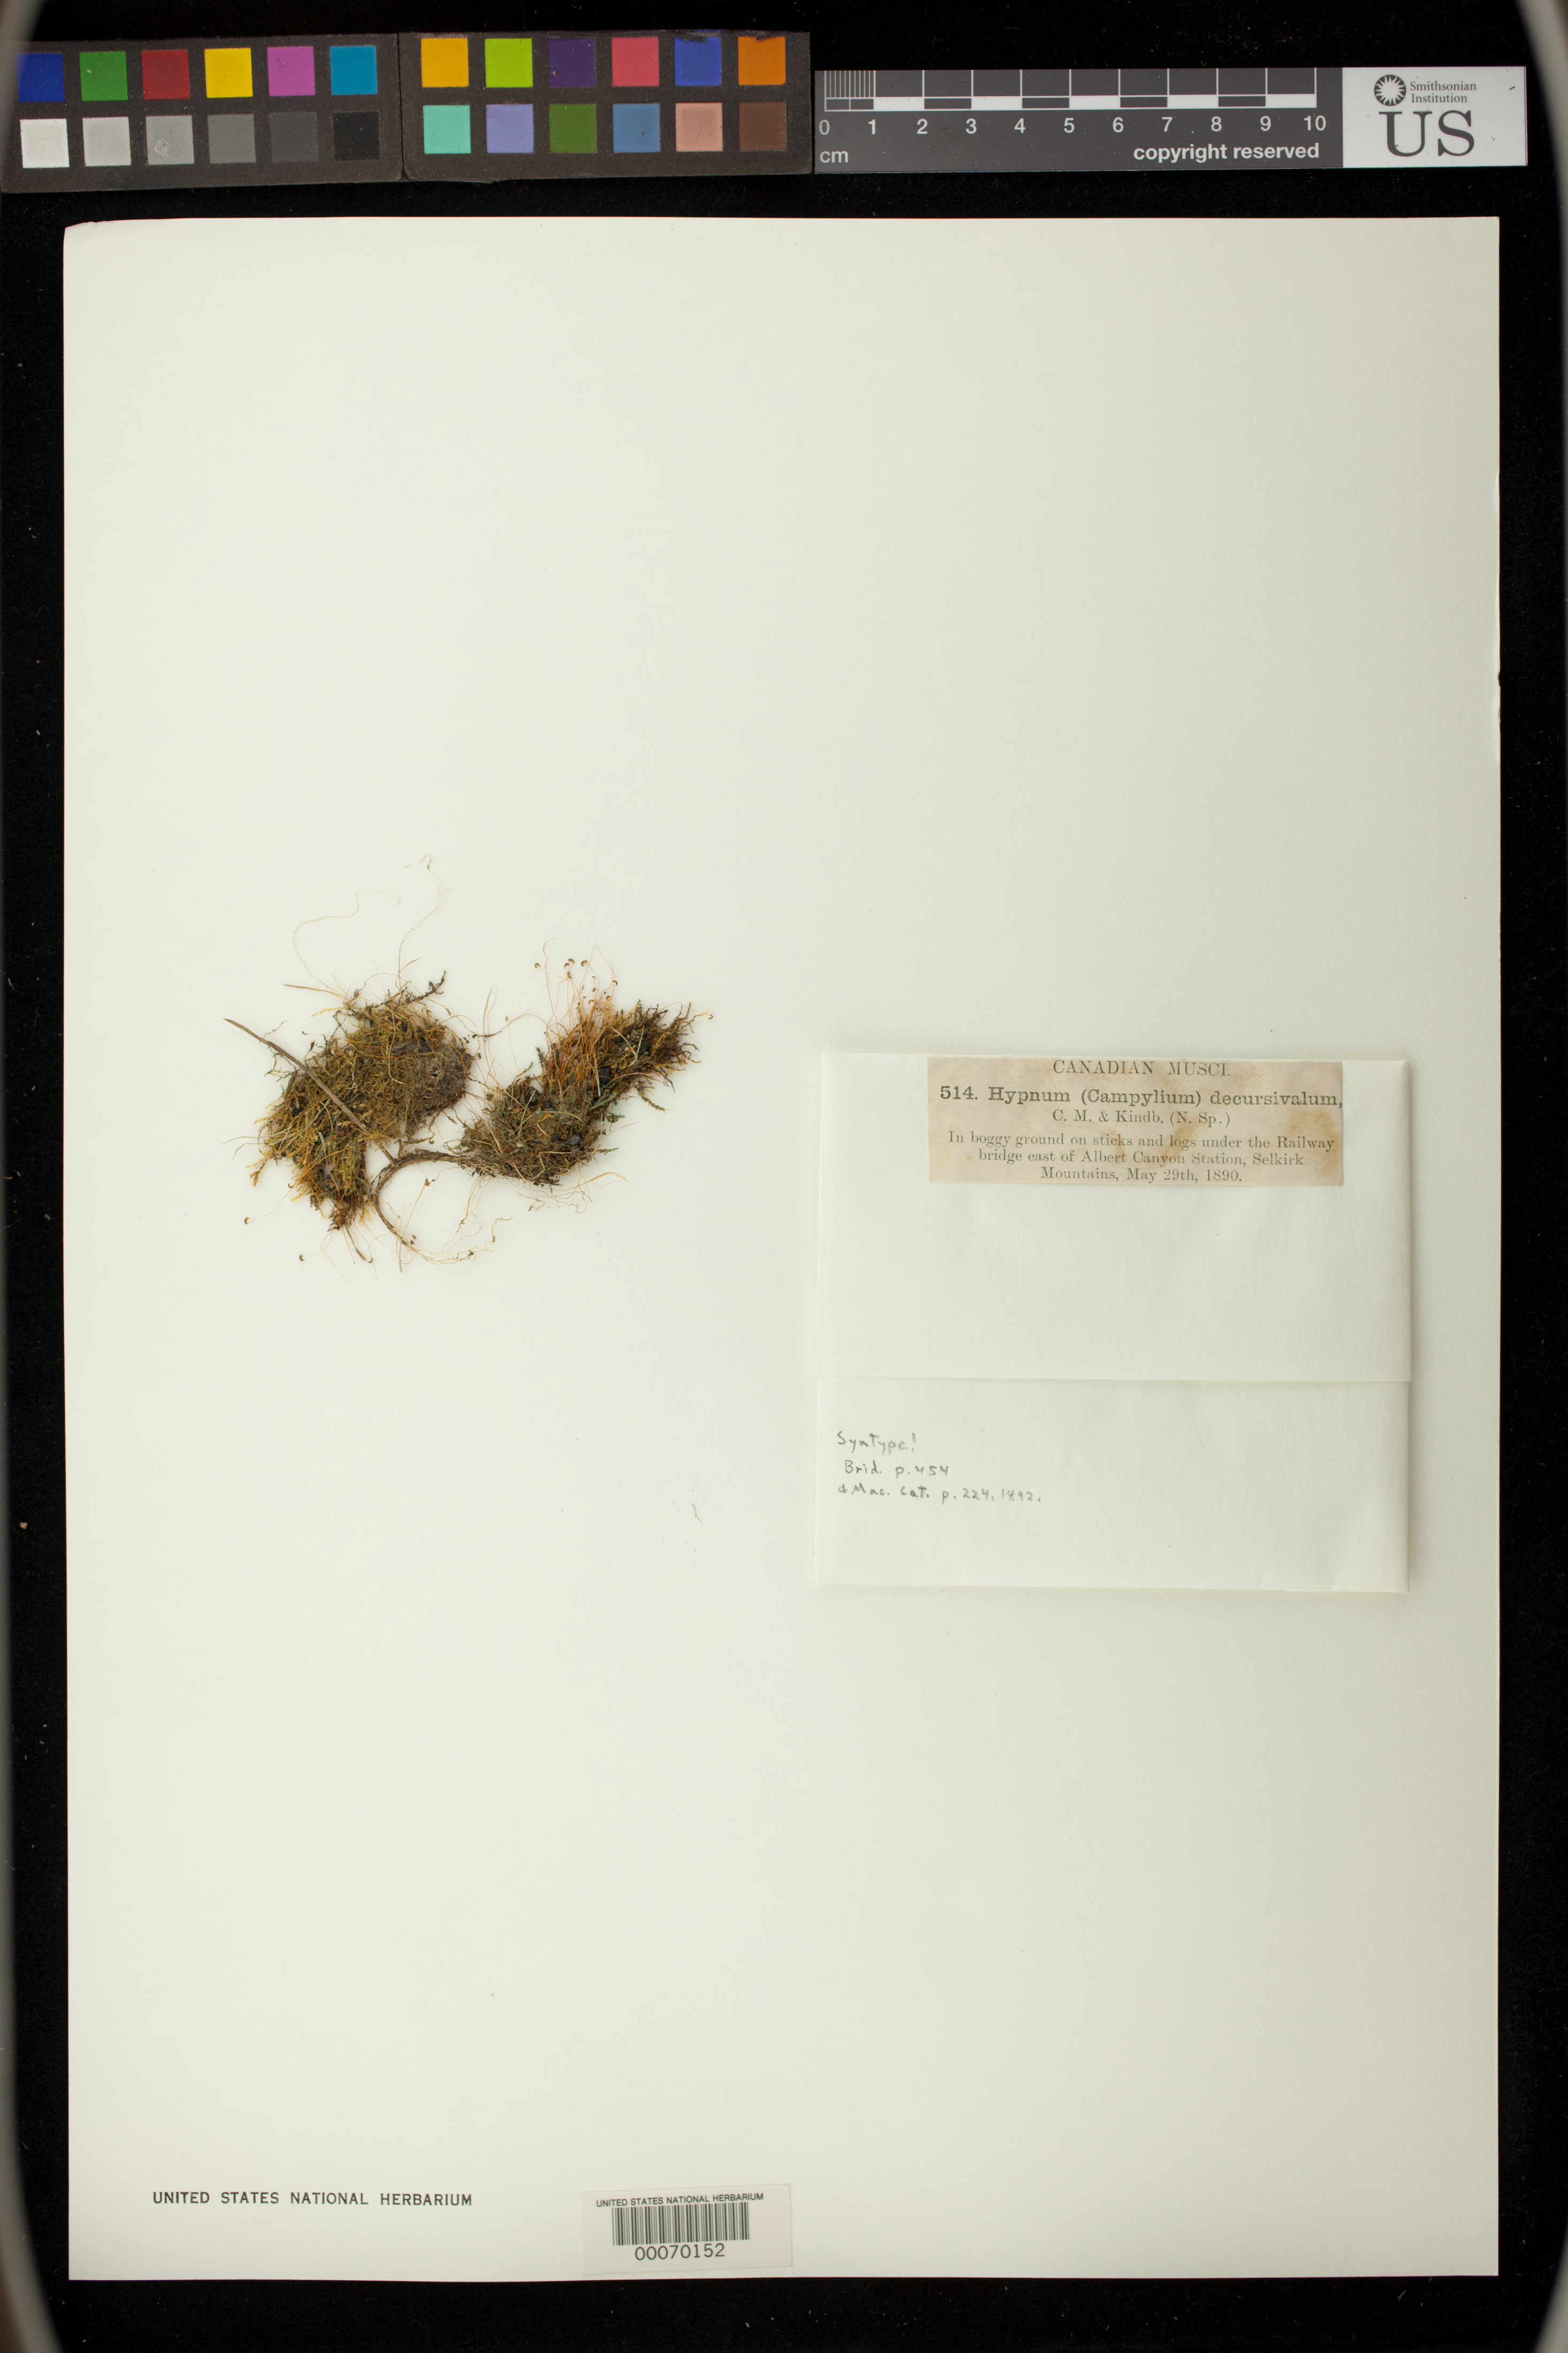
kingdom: Plantae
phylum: Bryophyta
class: Bryopsida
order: Hypnales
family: Hypnaceae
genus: Hypnum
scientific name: Hypnum decursivulum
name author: Müll. Hal. & Kindb. in Macoun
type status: Syntype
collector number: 514 Canad. Musci. No.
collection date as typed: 29 May 1890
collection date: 1890-05-29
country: Canada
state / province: British Columbia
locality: Selkirk Mts., Albert Canyon Station.